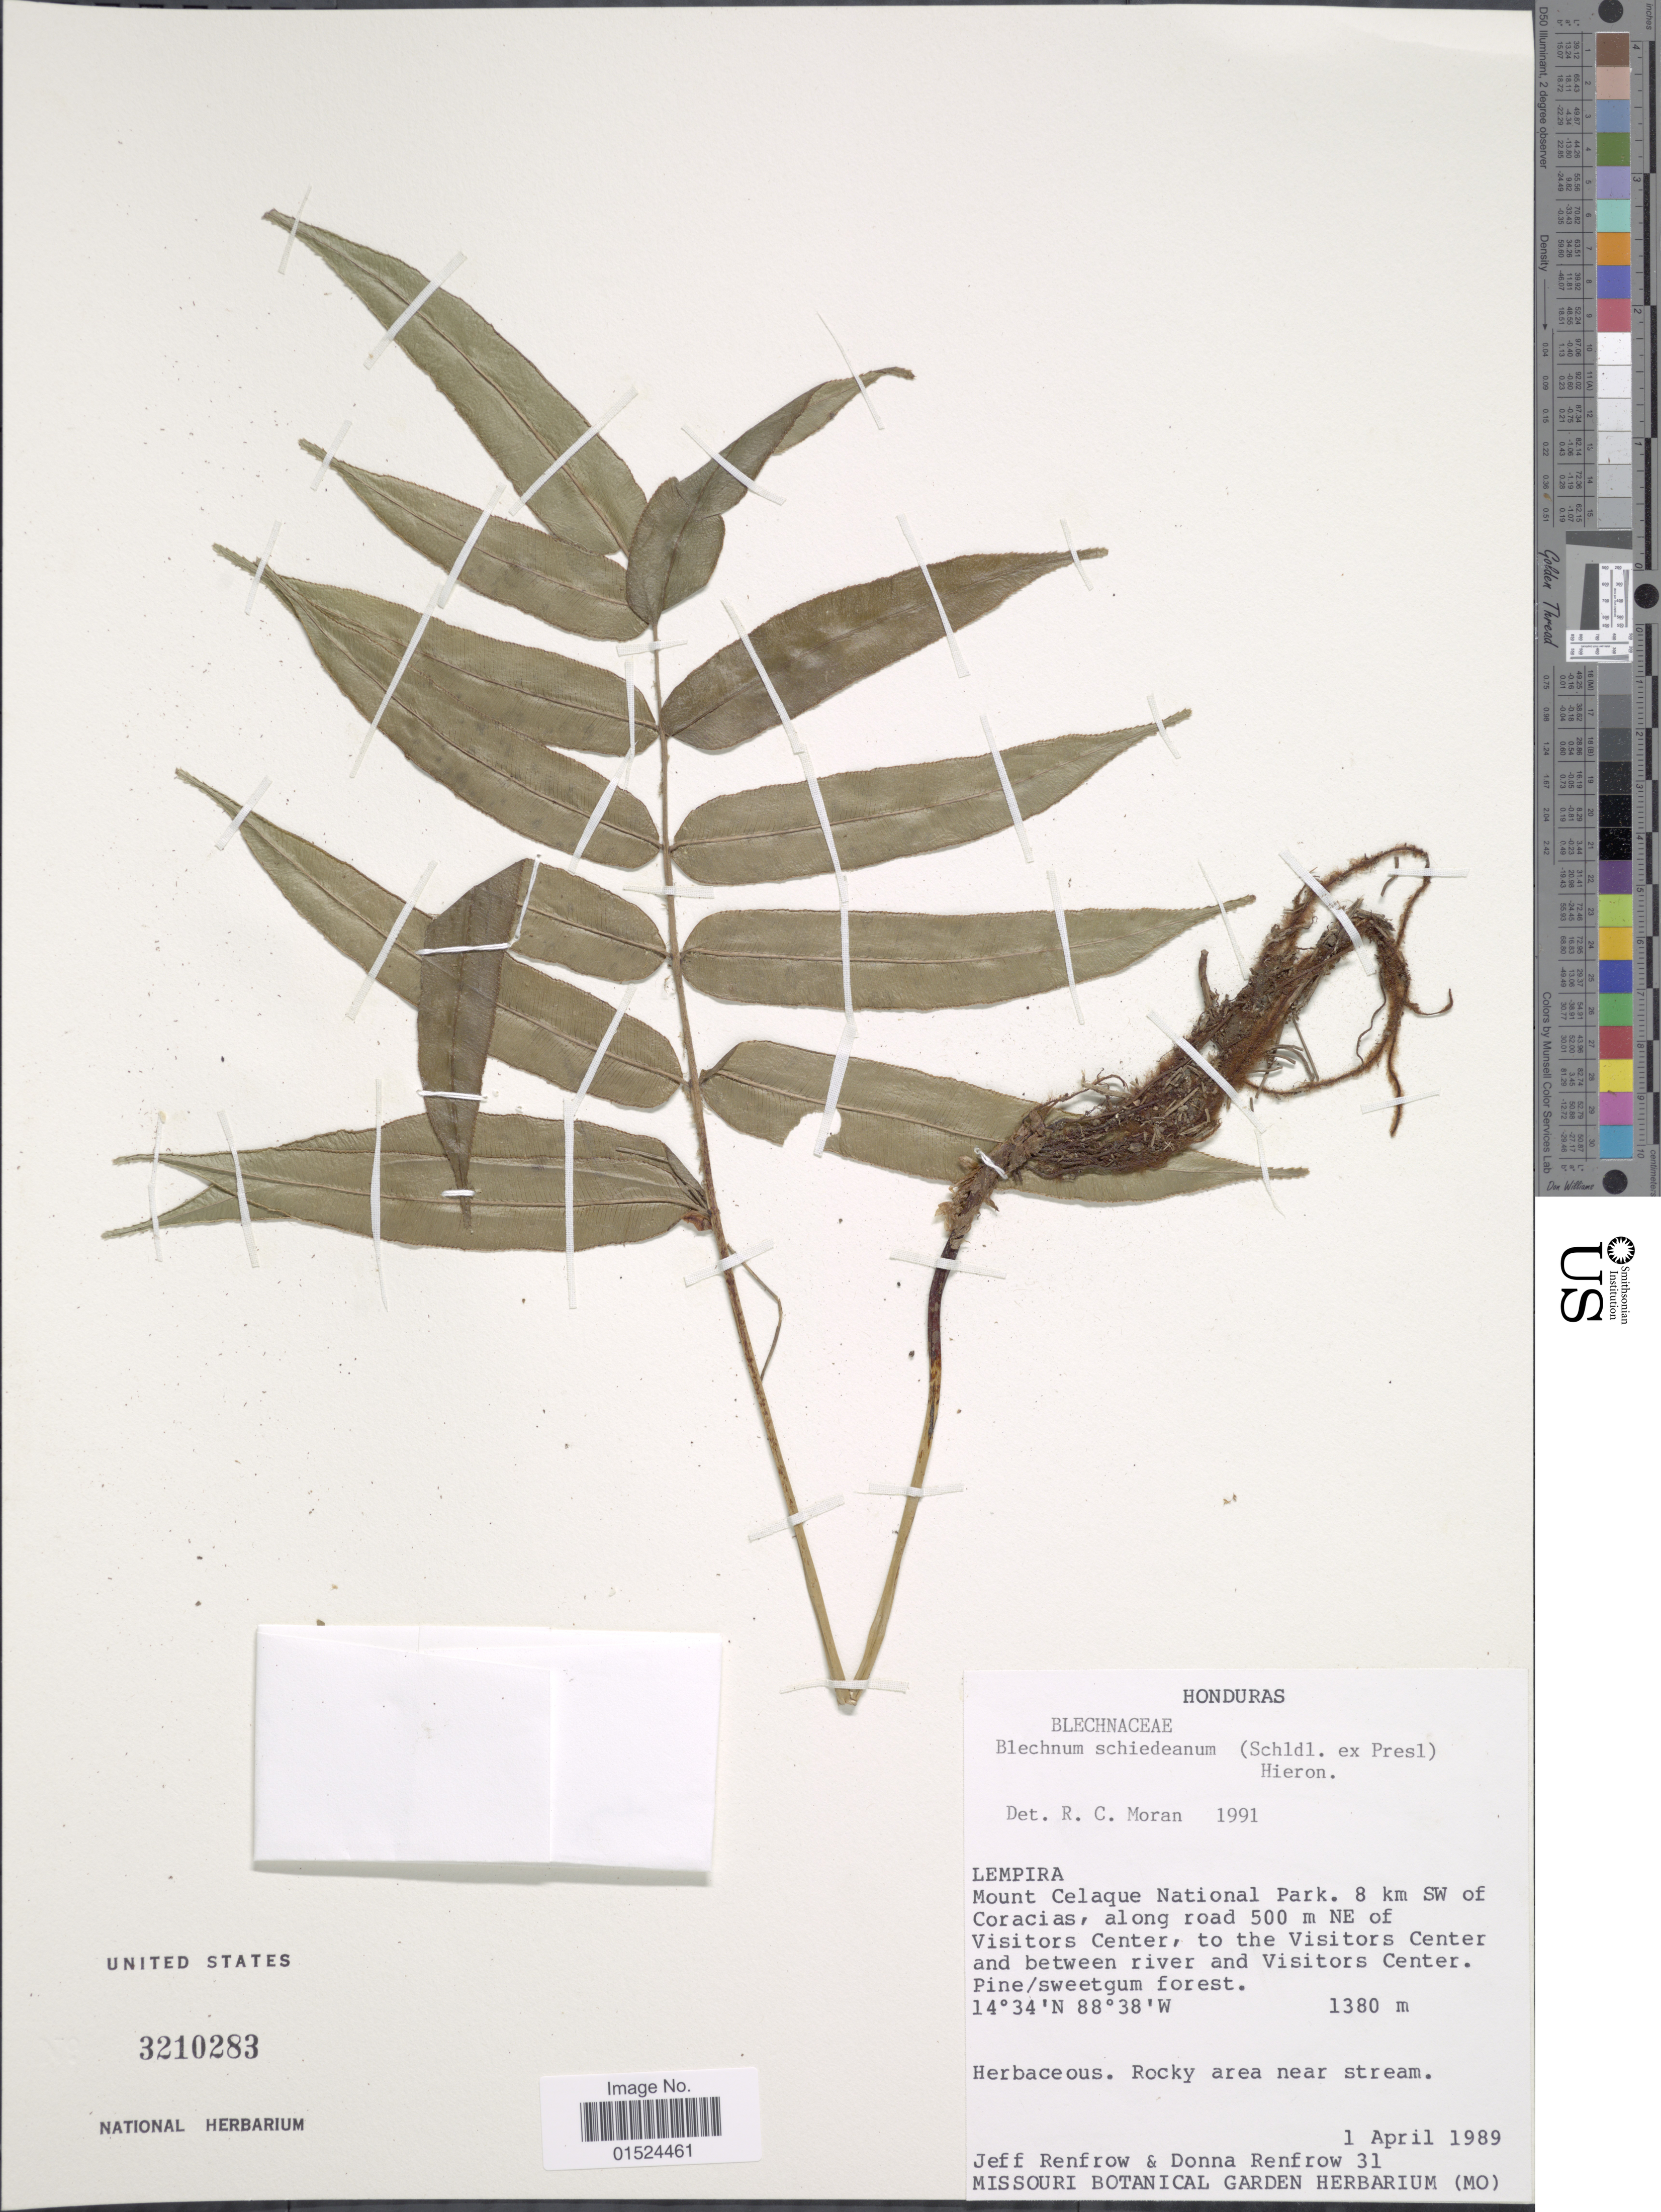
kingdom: Plantae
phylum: Tracheophyta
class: Polypodiopsida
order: Polypodiales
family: Blechnaceae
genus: Blechnum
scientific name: Blechnum schiedeanum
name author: (Schltdl. ex C. Presl) Hieron.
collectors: J. Renfrow & D. Renfrow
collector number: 31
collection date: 1989-04-01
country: Honduras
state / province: Lempira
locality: Mount Celaque National Park, 8 km SW of Coracias, along road 500 m NE of Visitors Center, to the Visitors Center and between river and Visitors Center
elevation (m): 1380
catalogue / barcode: US 3210283